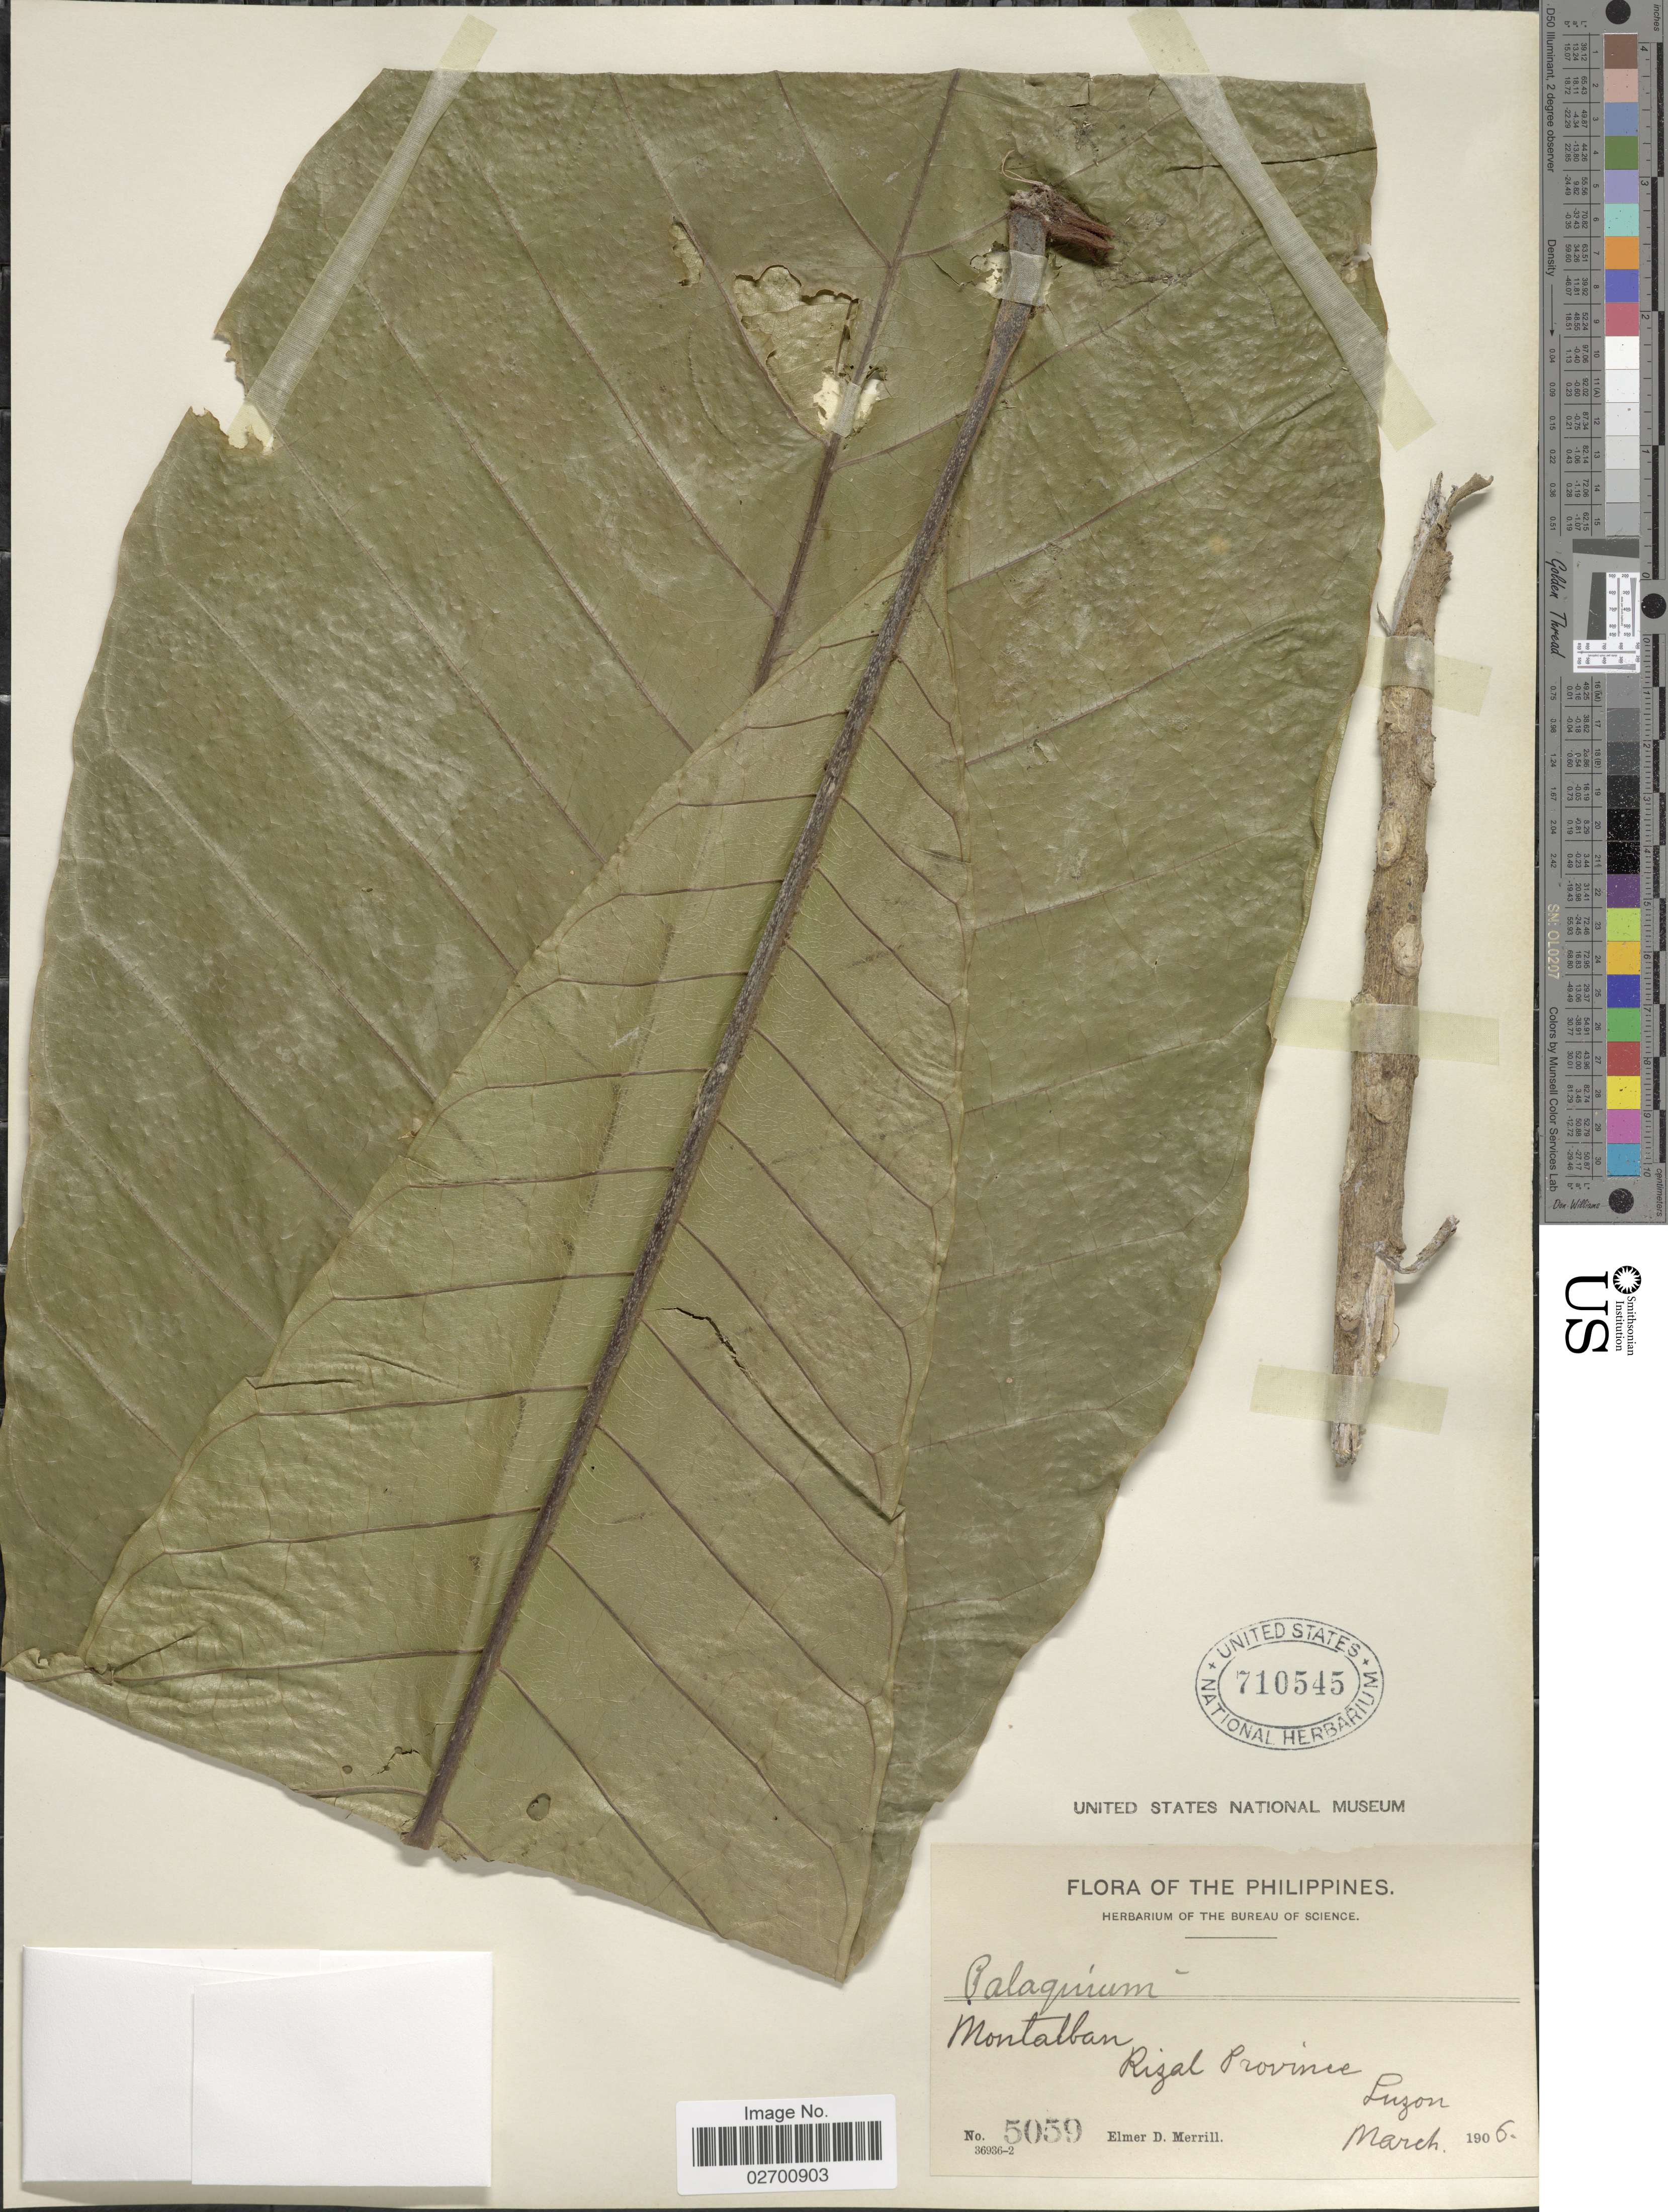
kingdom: Plantae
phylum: Tracheophyta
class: Magnoliopsida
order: Ericales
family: Sapotaceae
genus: Palaquium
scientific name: Palaquium gigantifolium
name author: Merr.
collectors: E. D. Merrill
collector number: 5059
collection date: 1906-03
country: Philippines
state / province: Calabarzon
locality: Montalban, Rizal Province, Luzon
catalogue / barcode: US 710545